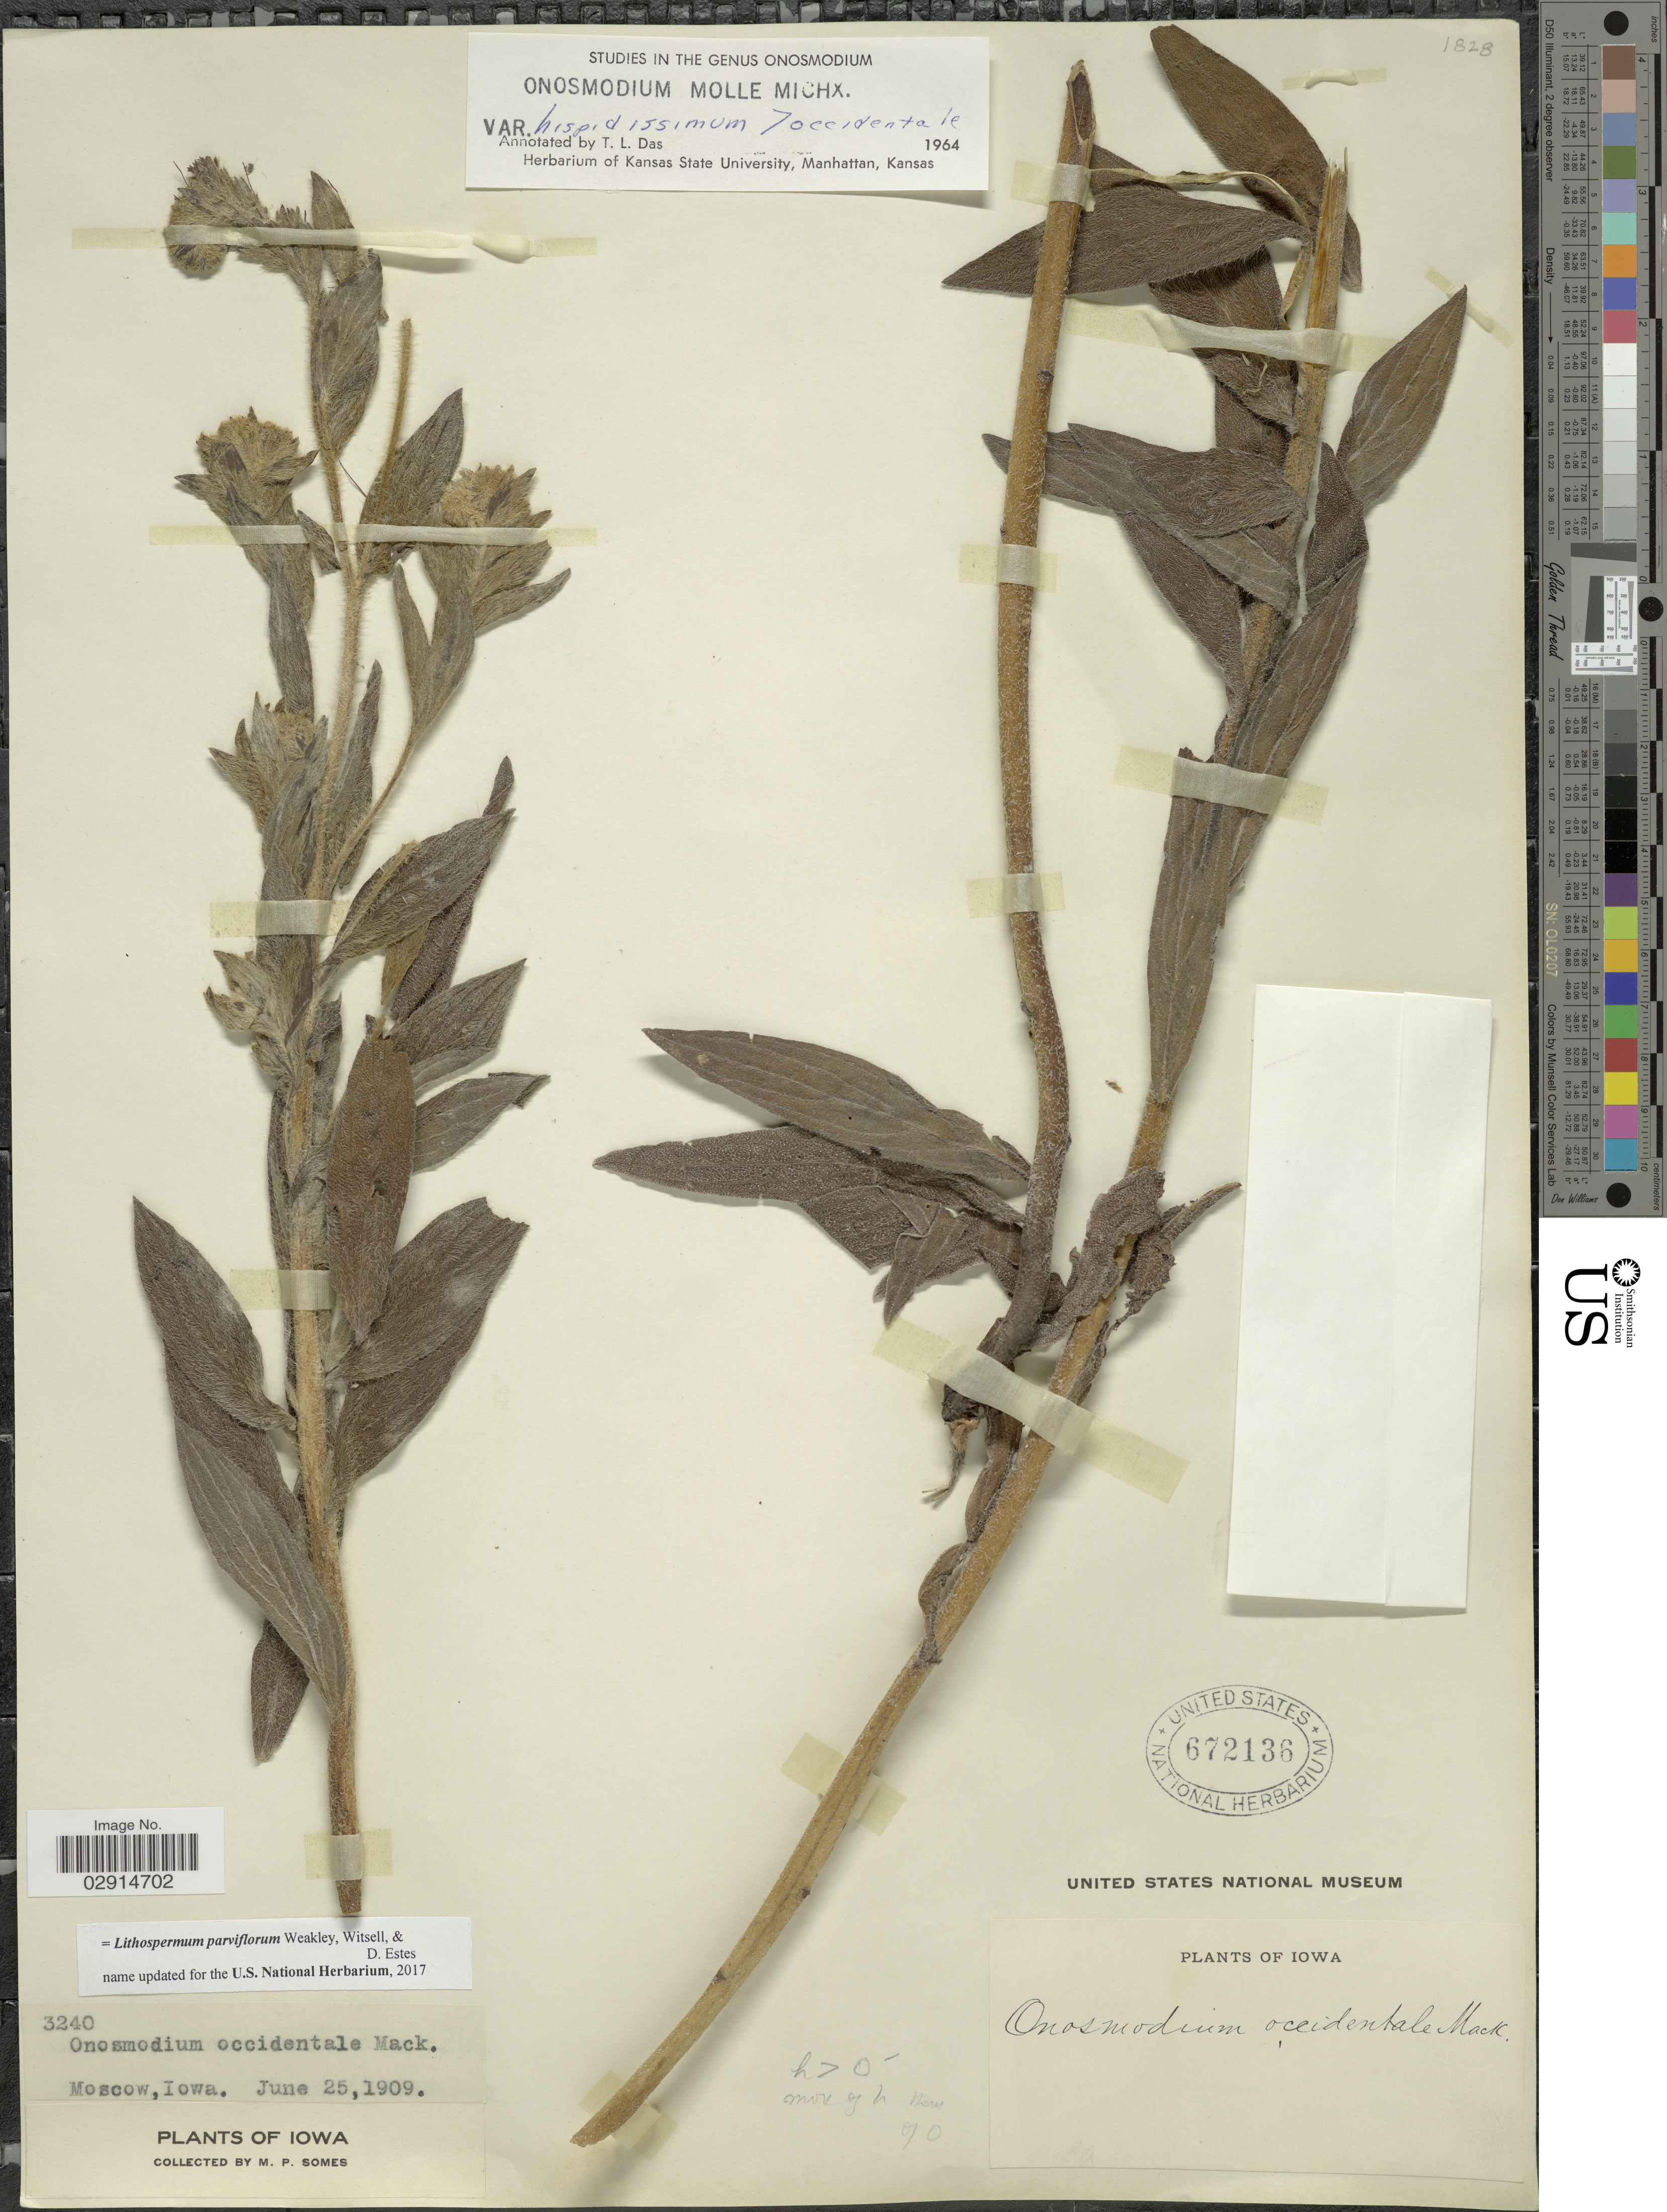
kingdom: Plantae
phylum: Tracheophyta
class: Magnoliopsida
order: Boraginales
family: Boraginaceae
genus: Lithospermum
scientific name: Lithospermum parviflorum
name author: Weakley et al.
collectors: M. Somes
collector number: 3240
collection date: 1909-06-25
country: United States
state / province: Iowa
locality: Moscow.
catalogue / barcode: US 672136